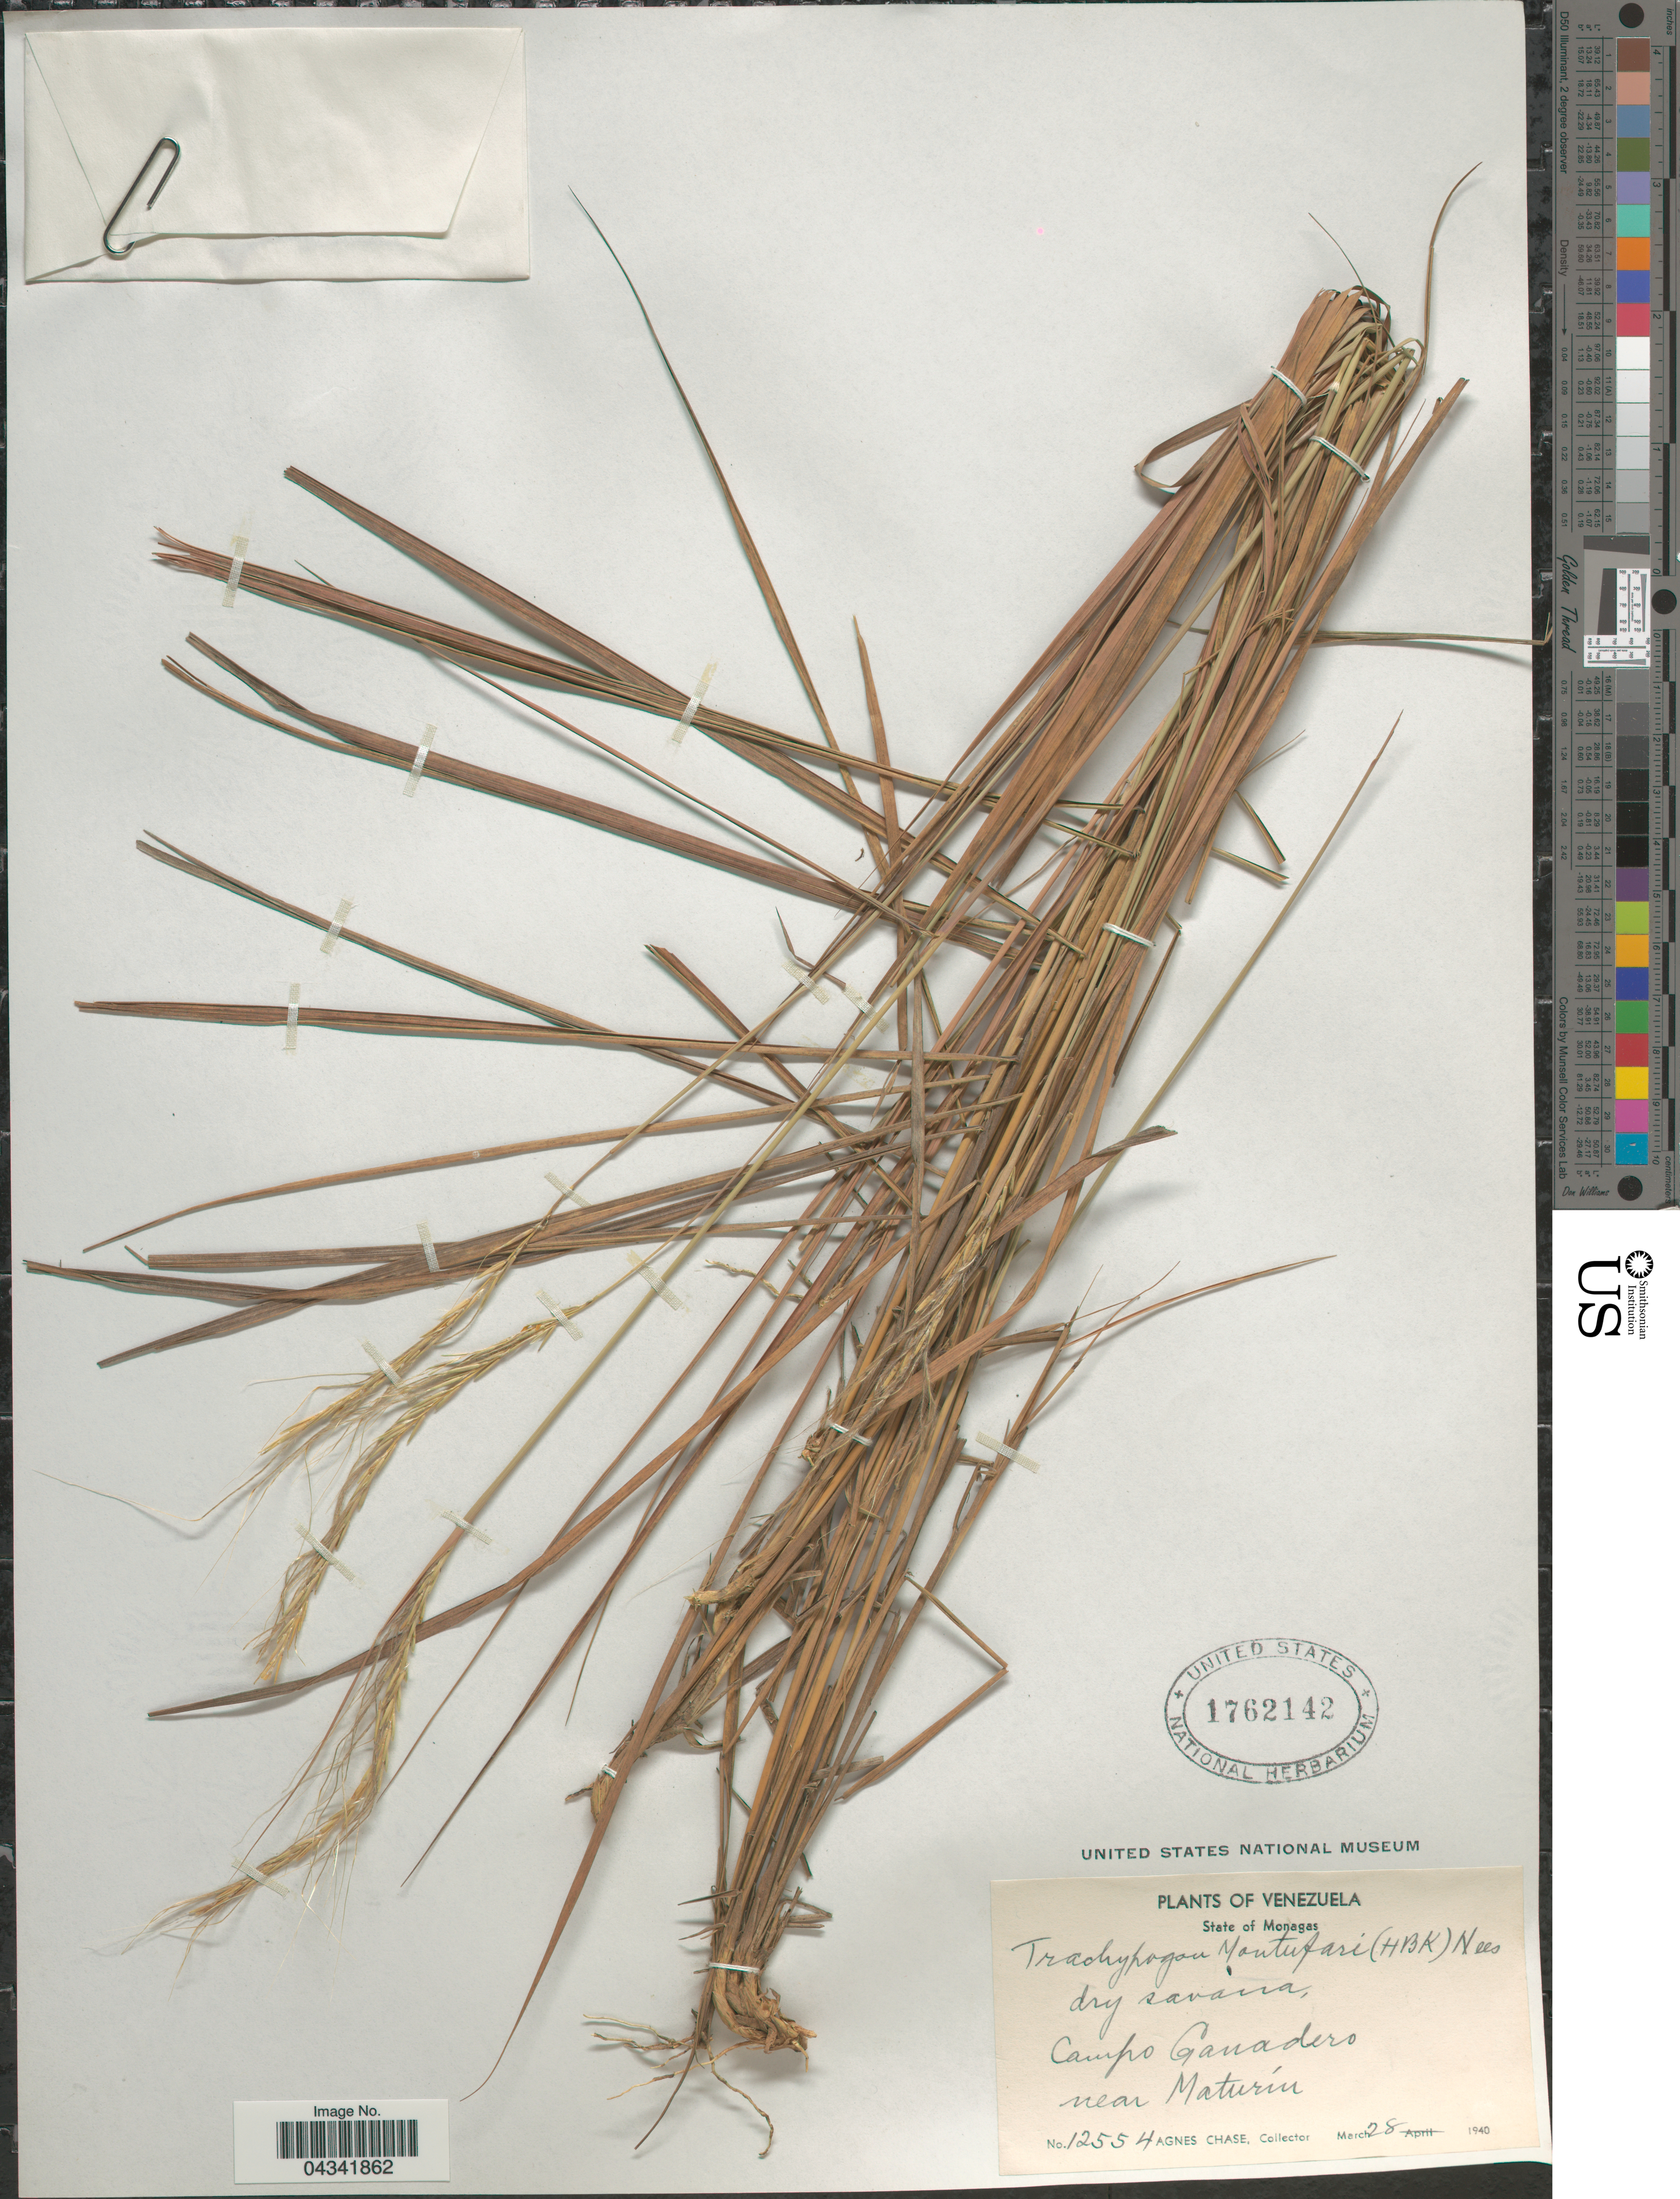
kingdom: Plantae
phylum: Tracheophyta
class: Liliopsida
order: Poales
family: Poaceae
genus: Trachypogon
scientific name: Trachypogon spicatus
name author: (L. f.) Kuntze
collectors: A. Chase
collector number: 12554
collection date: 1940-03-28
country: Venezuela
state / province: Monagas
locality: Campo Ganadero near Maturín.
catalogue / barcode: US 1762142